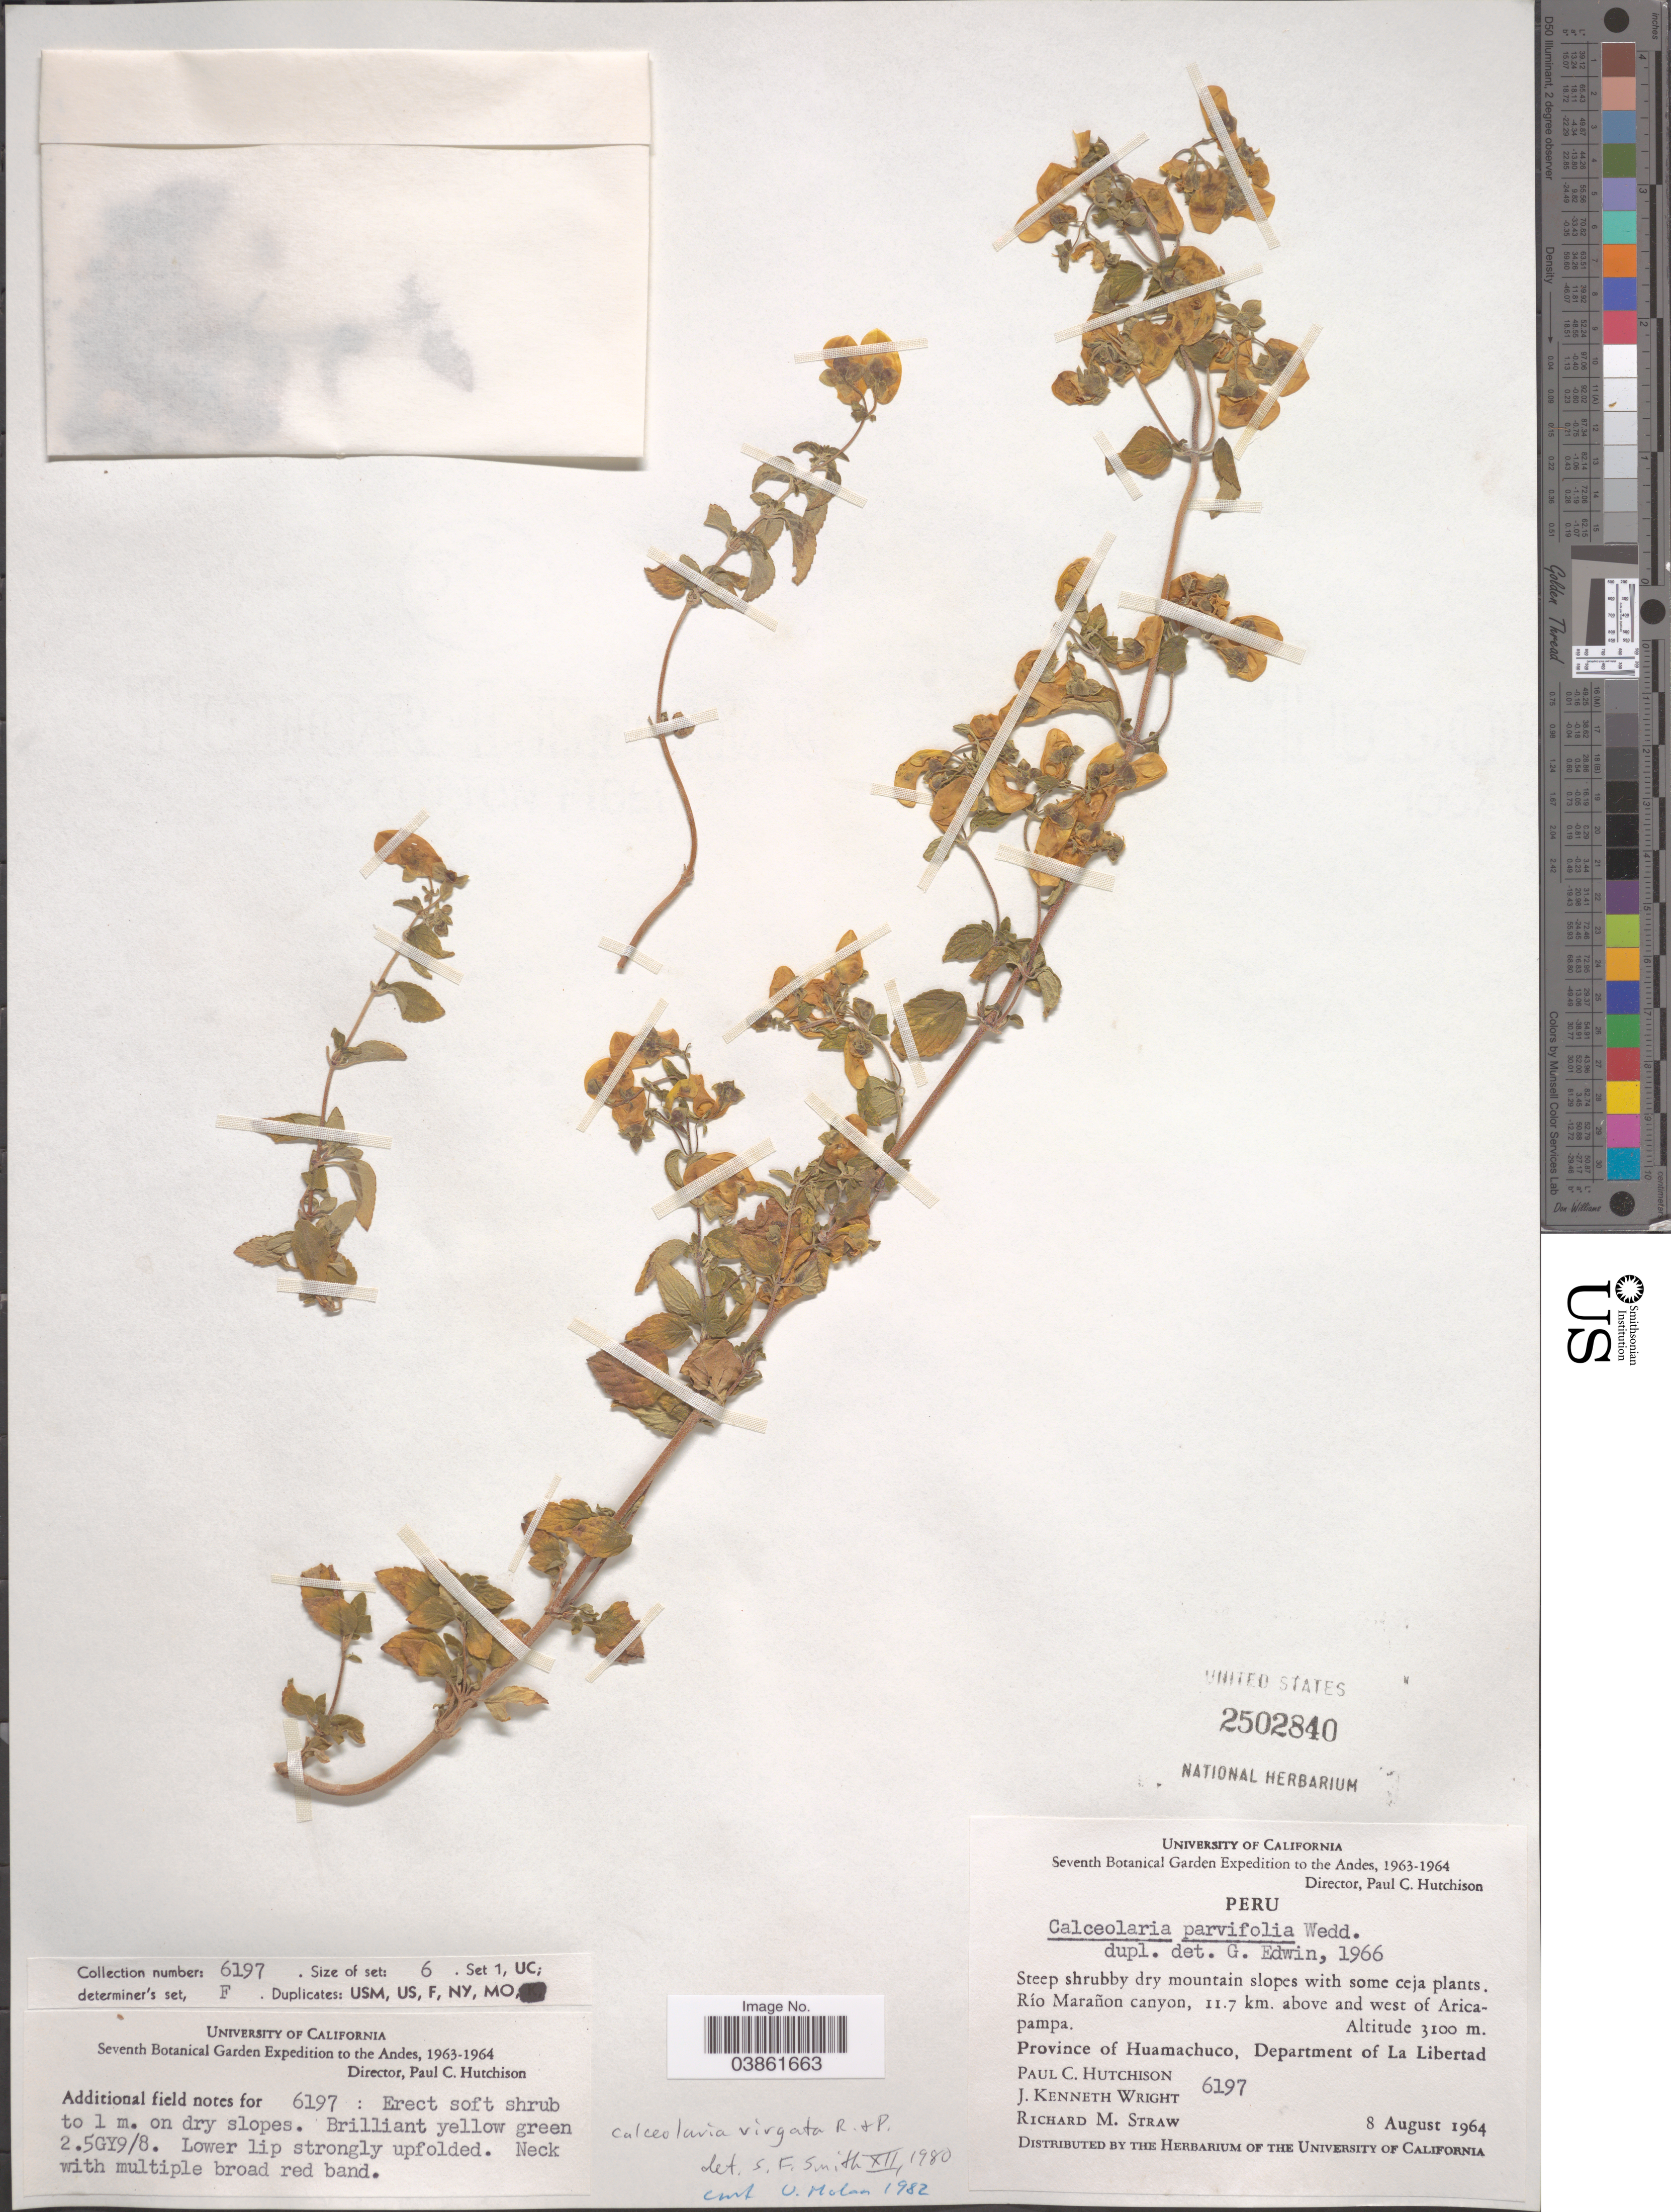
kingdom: Plantae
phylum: Tracheophyta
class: Magnoliopsida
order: Lamiales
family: Calceolariaceae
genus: Calceolaria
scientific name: Calceolaria virgata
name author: Ruiz & Pav.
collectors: P. C. Hutchison, J. K. Wright & R. M. Straw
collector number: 6197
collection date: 1964-08-08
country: Peru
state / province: La Libertad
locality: The Andes. Río Marañon canyon, 11.7 km. above and west of Aricapampa. Province of Huamachuco, Department of La Libertad.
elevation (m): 3100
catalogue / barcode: US 2502840